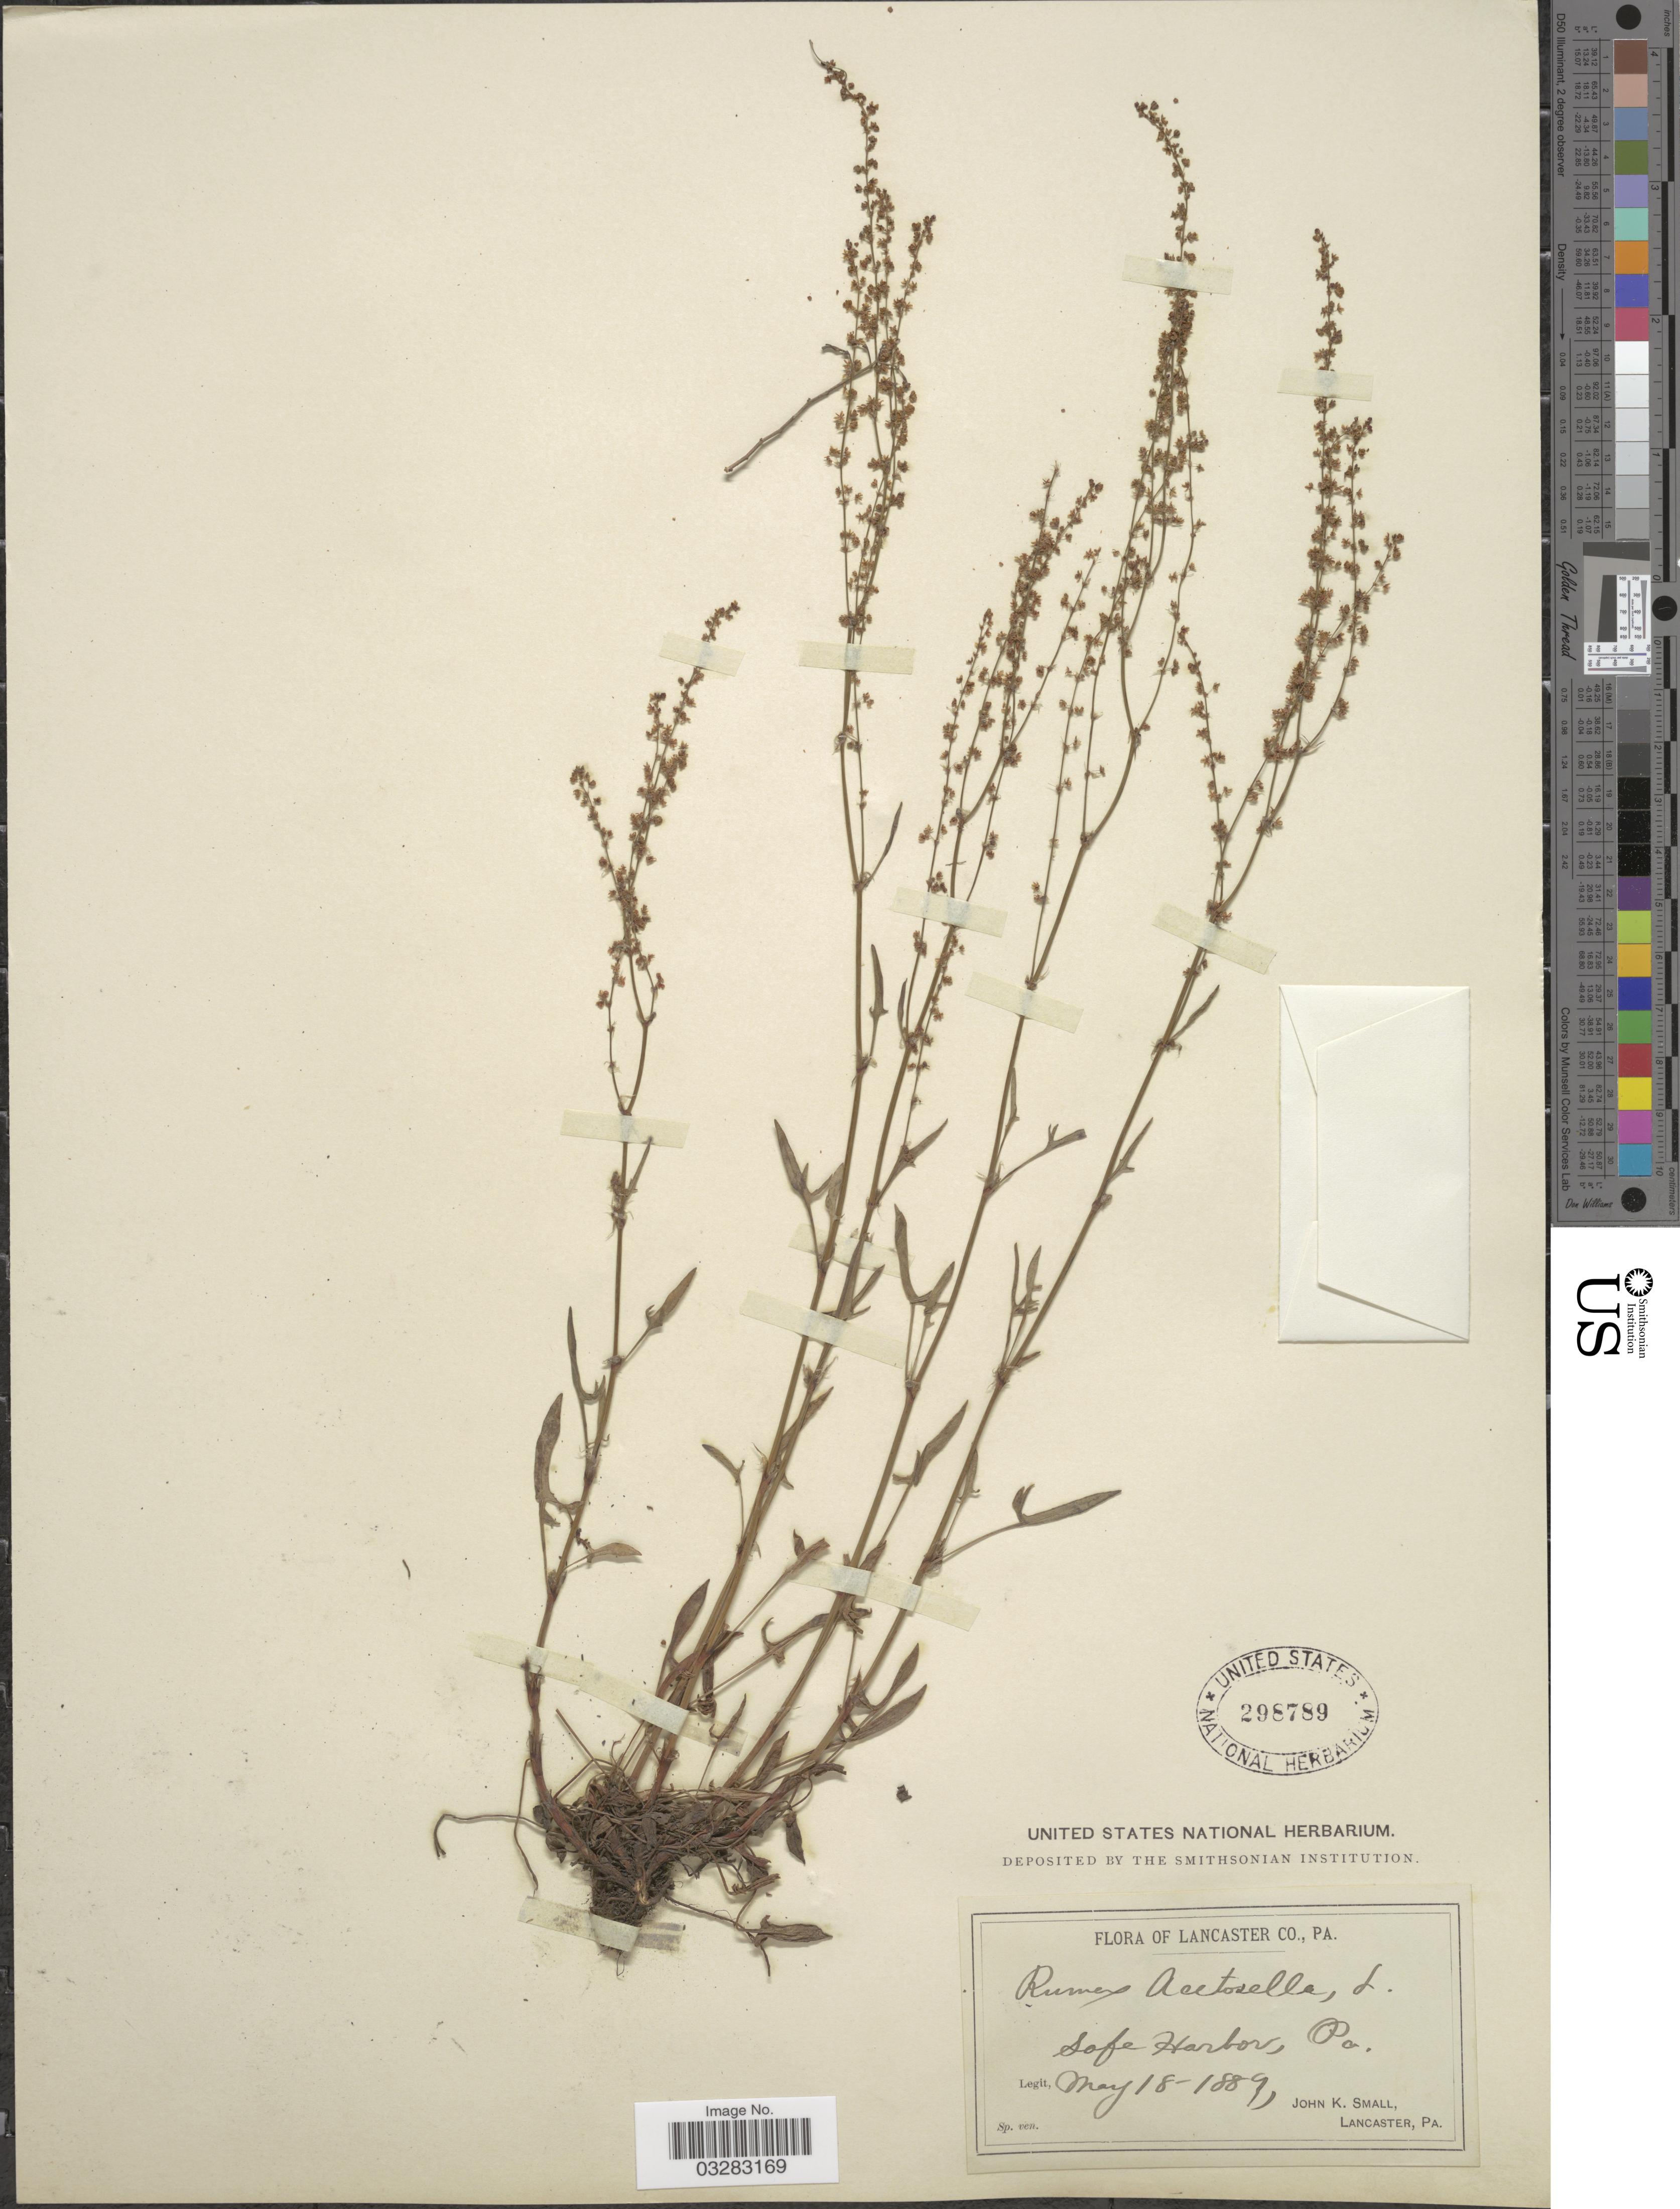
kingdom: Plantae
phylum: Tracheophyta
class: Magnoliopsida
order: Caryophyllales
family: Polygonaceae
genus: Rumex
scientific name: Rumex acetosella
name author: L.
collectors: J. K. Small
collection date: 1889-05-18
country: United States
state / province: Pennsylvania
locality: Lancaster Co. Safe Harbor.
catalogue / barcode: US 298789